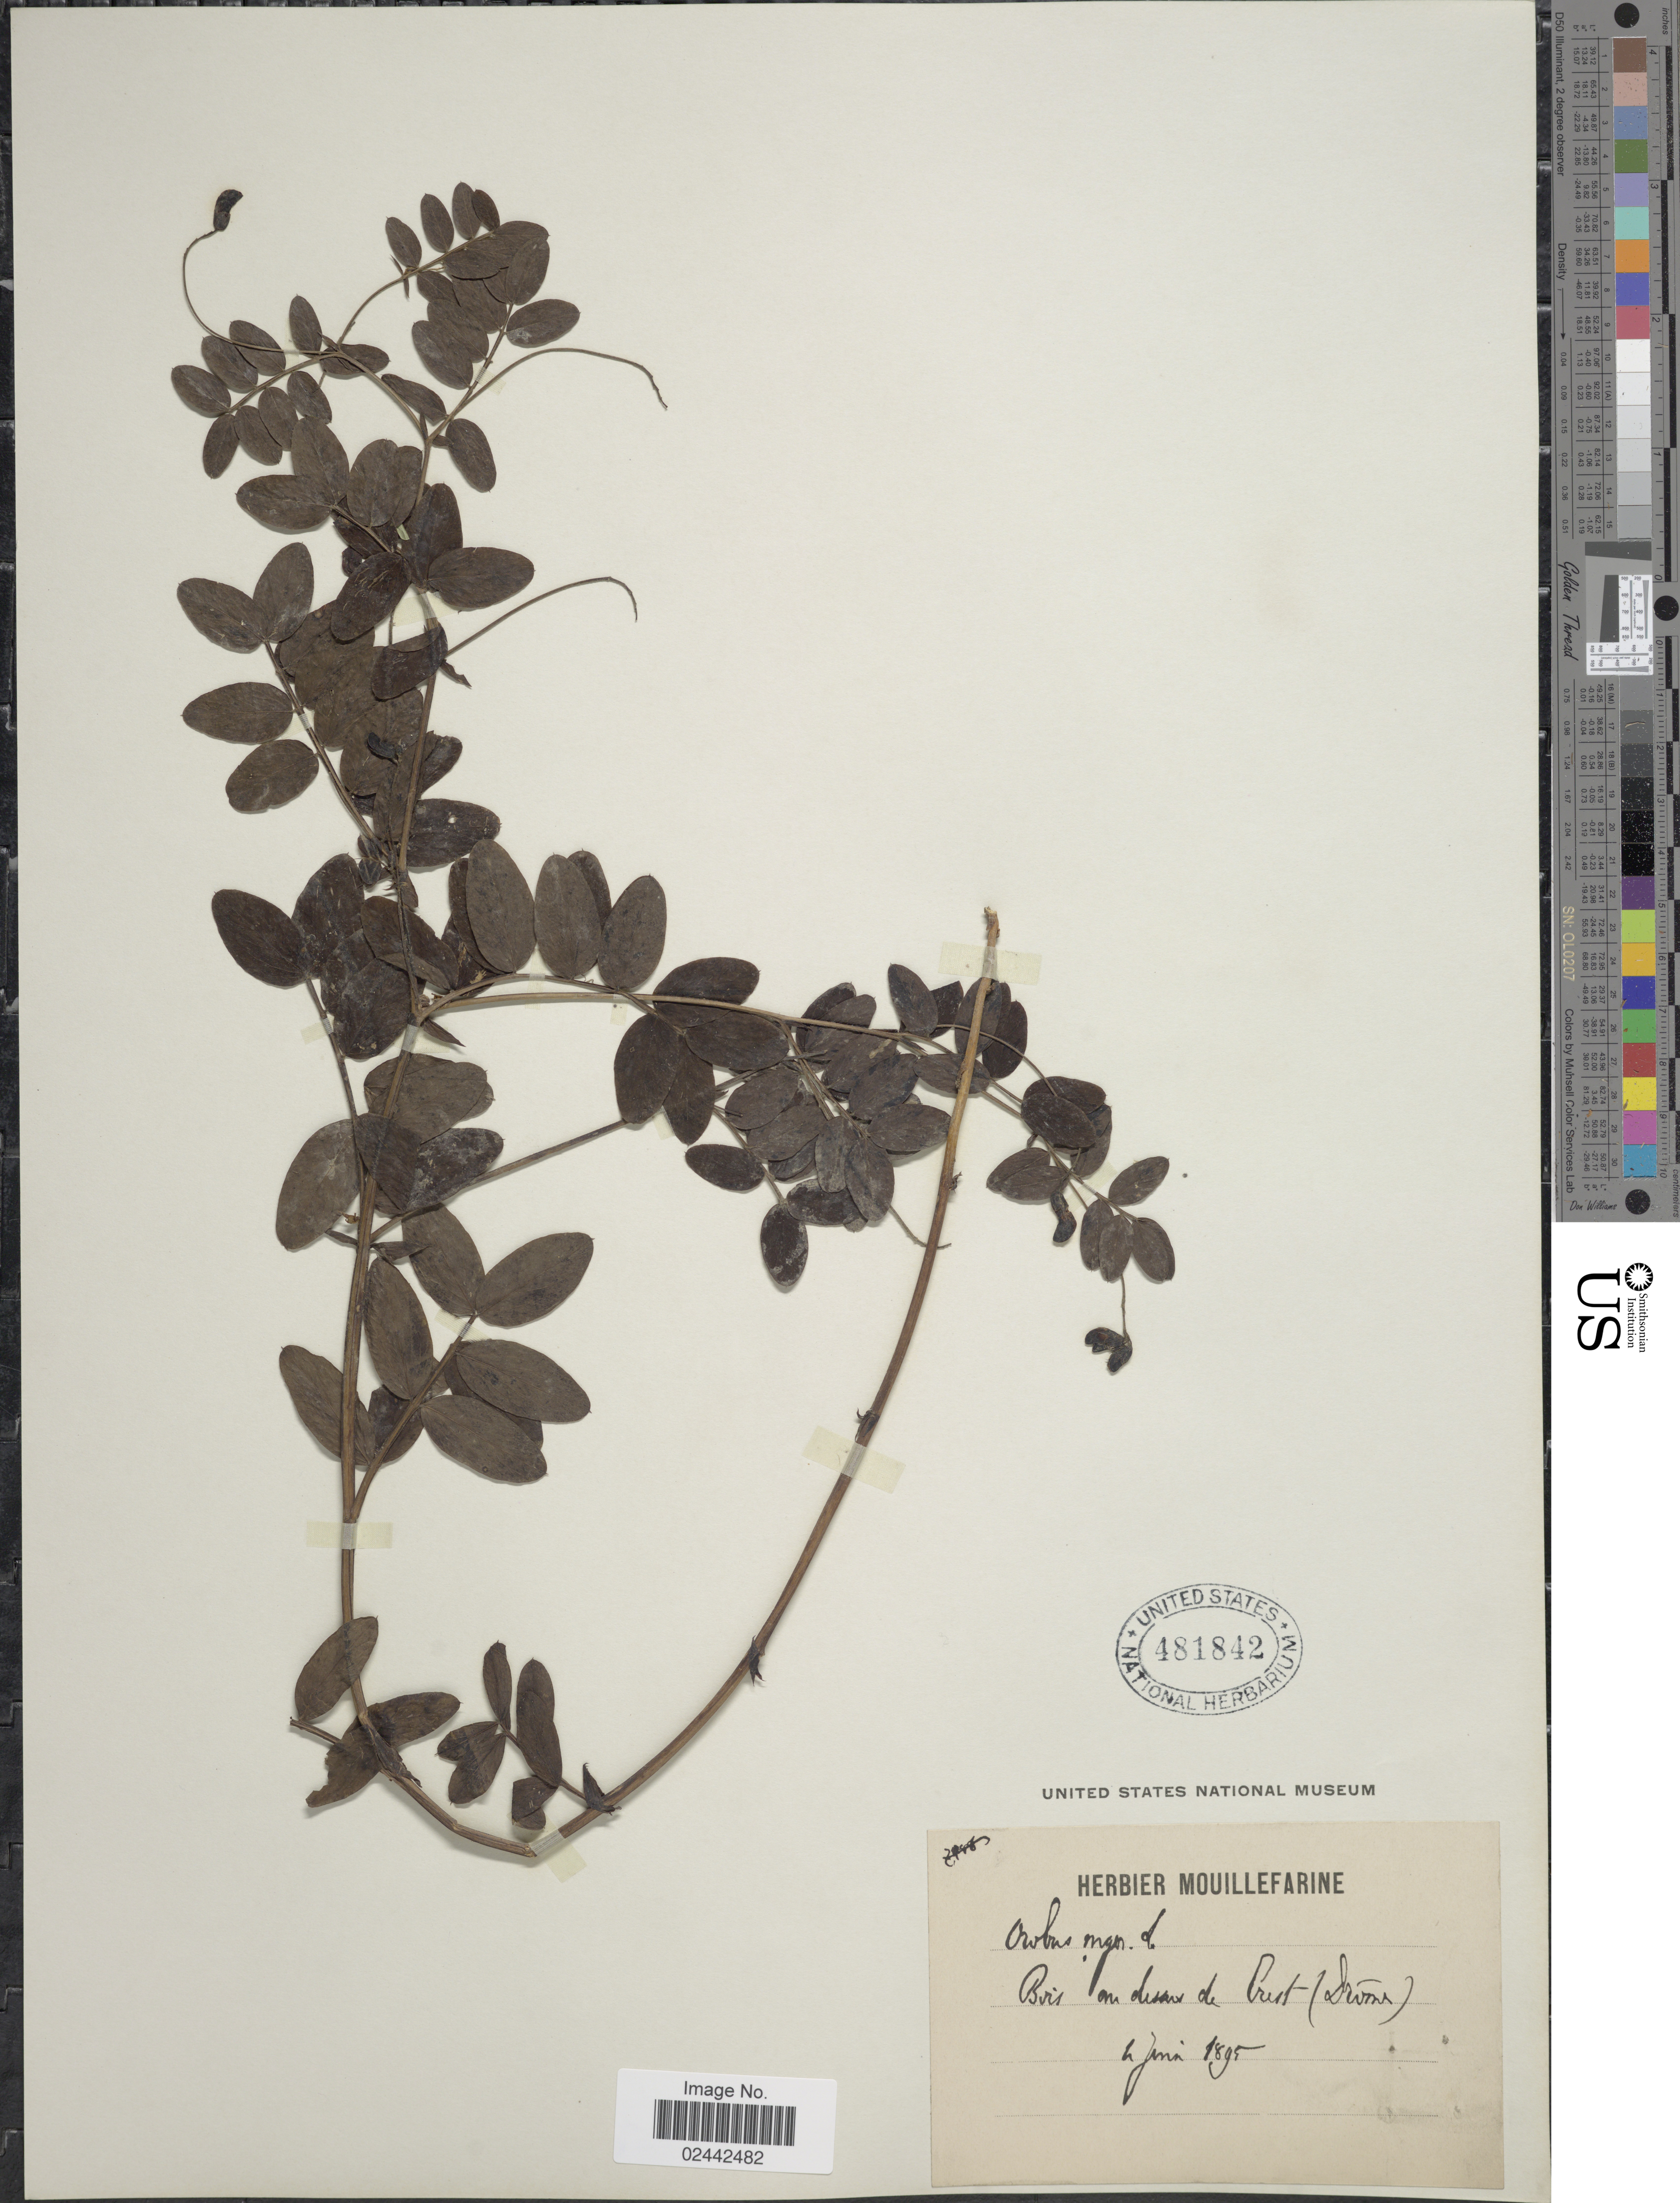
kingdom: Plantae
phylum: Tracheophyta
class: Magnoliopsida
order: Fabales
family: Fabaceae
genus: Lathyrus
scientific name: Lathyrus niger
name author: (L.) Bernh.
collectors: ex herb. Mouillefarine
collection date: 1895-06-06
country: France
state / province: Auvergne-Rhône-Alpes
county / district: Drôme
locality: Bois au dessus de Crest (Drôme)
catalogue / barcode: US 481842